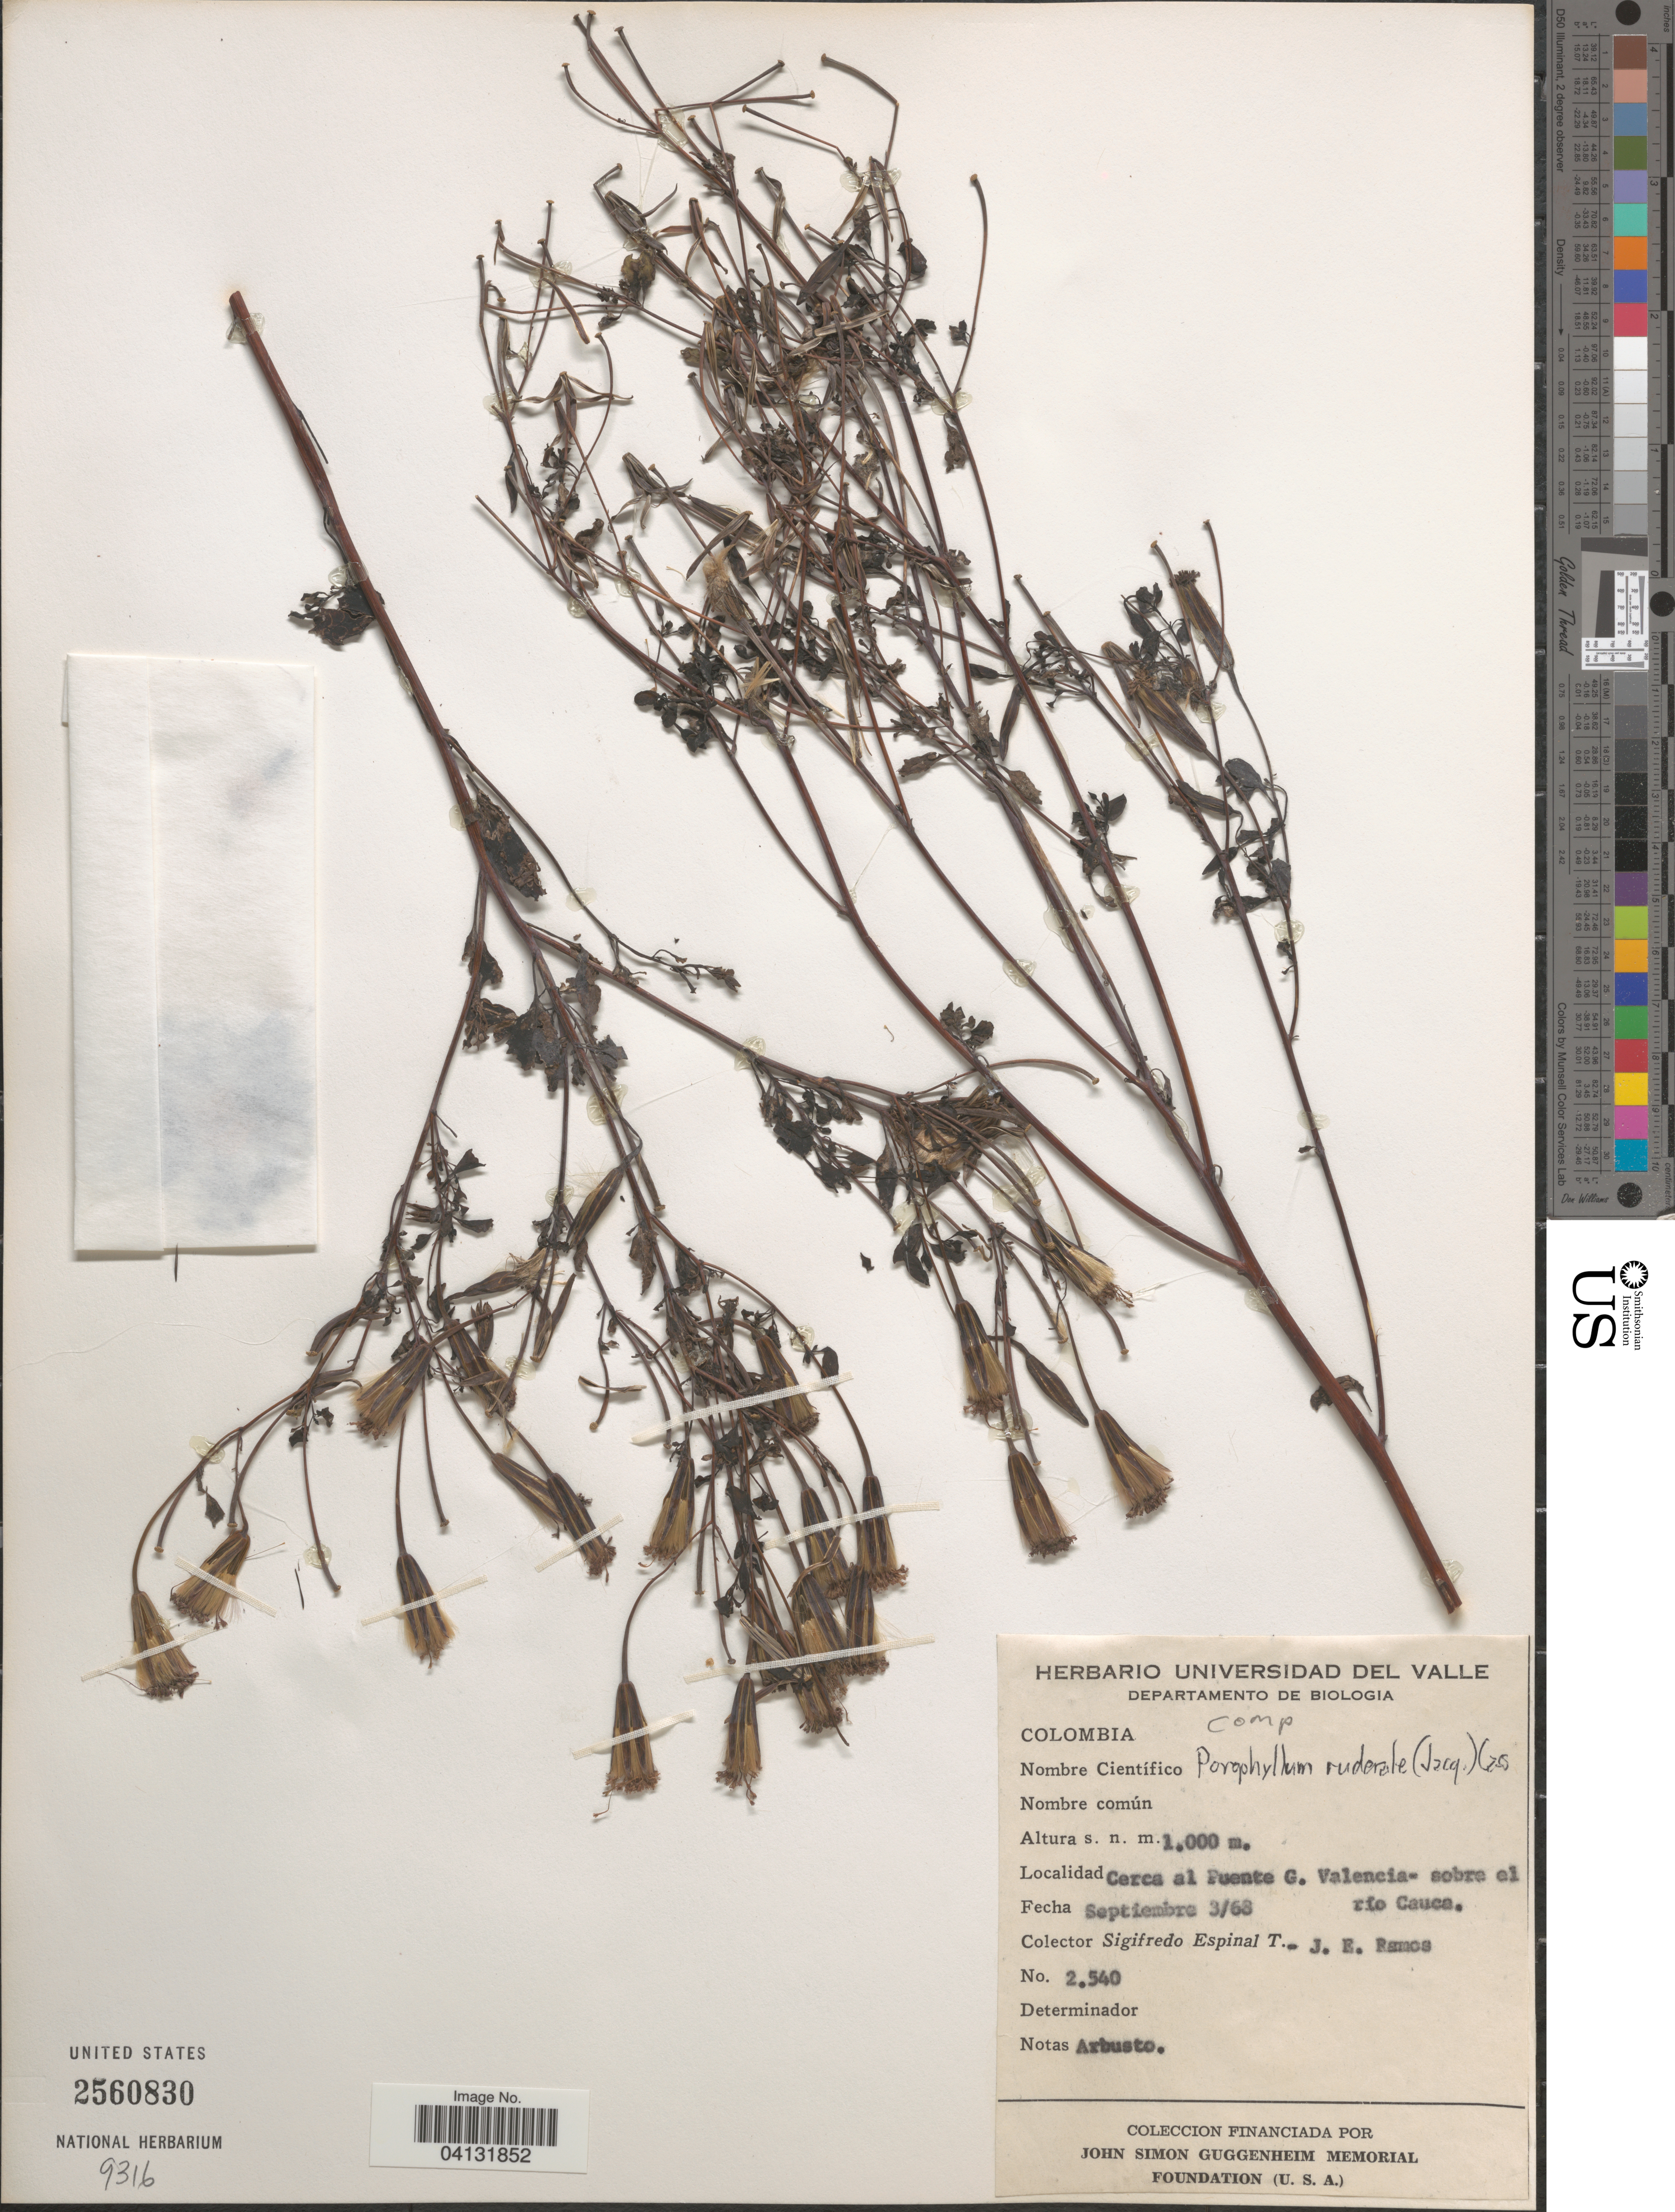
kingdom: Plantae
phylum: Tracheophyta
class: Magnoliopsida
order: Asterales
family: Asteraceae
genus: Porophyllum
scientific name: Porophyllum ruderale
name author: (Jacq.) Cass.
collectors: S. Espinal T. & J. E. Ramos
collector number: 2540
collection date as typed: Transcribed d/m/y: 3/9/68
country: Colombia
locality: Cerca al Puente G. Valencia- sobre el río Cauca.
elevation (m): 1000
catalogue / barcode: US 2560830